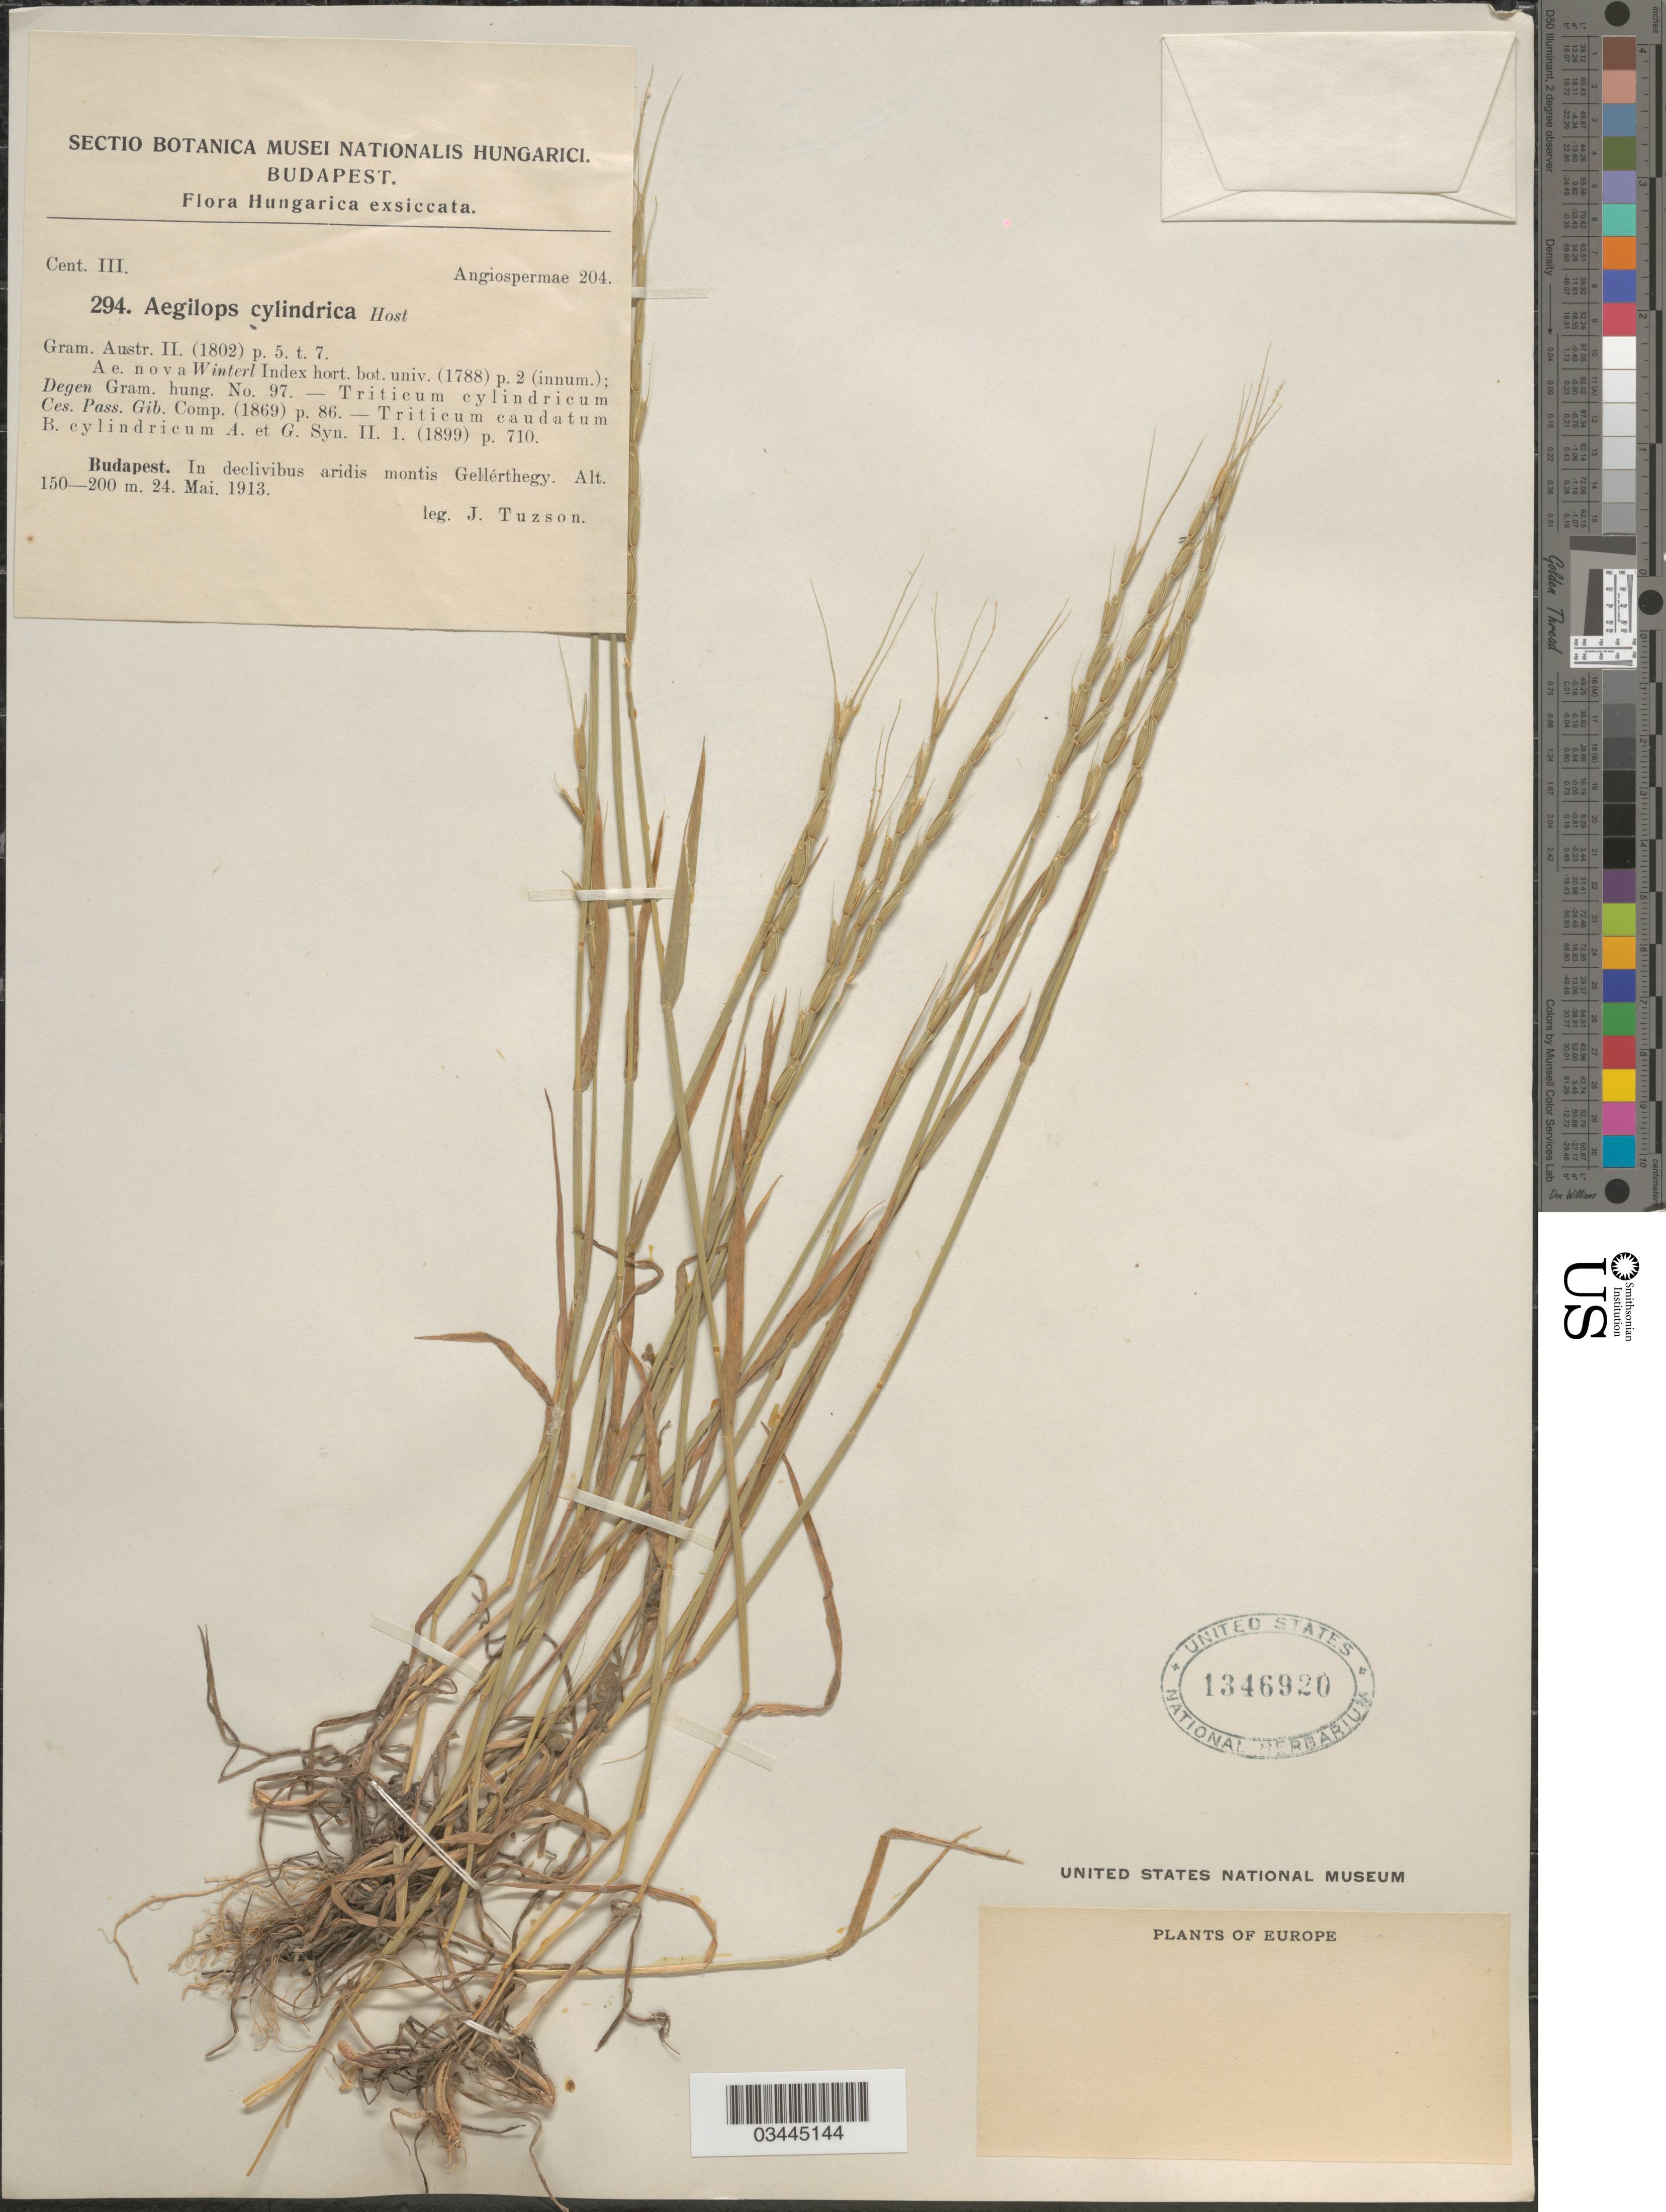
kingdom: Plantae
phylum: Tracheophyta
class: Liliopsida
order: Poales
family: Poaceae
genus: Aegilops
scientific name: Aegilops cylindrica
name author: Host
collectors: J. Tuzson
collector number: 294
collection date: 1913-05-24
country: Hungary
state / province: Budapest, Capital District of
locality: Budapest. In declivibus aridis montis Gellérthegy.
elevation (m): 150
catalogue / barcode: US 1346920